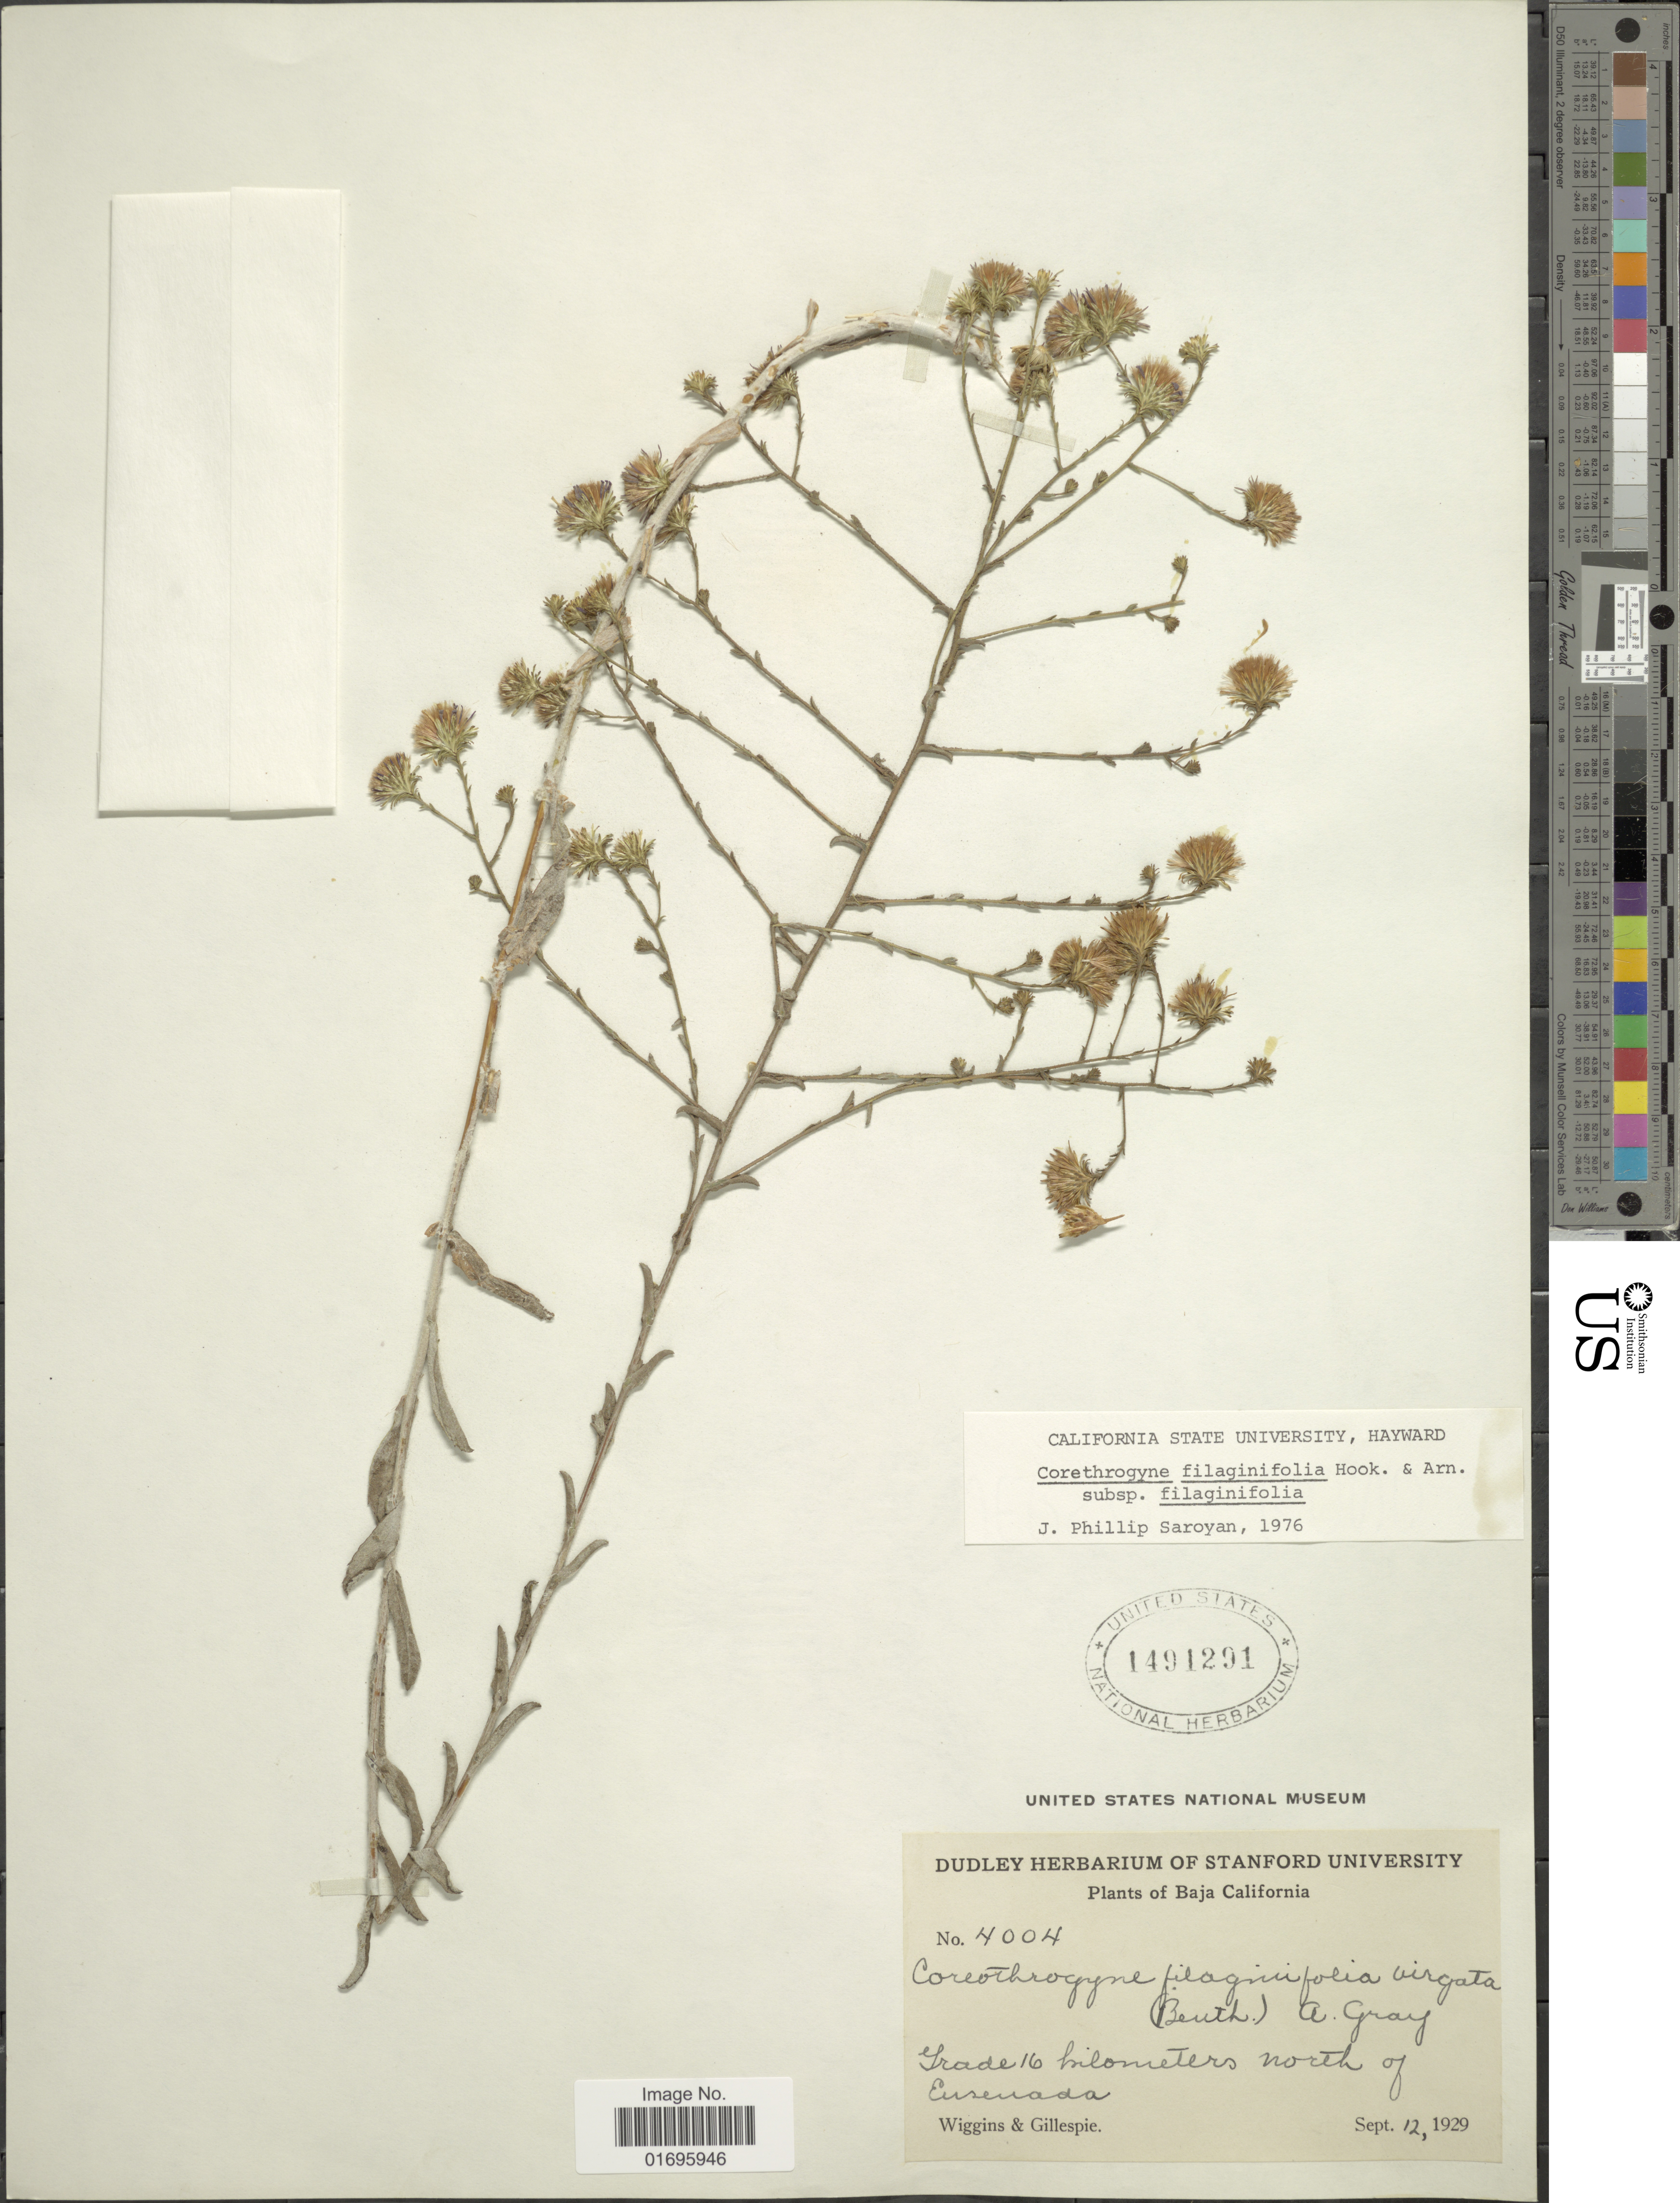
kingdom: Plantae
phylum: Tracheophyta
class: Magnoliopsida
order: Asterales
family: Asteraceae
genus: Corethrogyne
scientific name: Corethrogyne filaginifolia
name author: (Hook. & Arn.) Nutt.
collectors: -- Wiggins & -- Gillespie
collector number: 4004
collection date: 1929-09-12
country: Mexico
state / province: Baja California Norte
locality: Grade 16 kilometers north of Ensenada.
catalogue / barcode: US 1491291